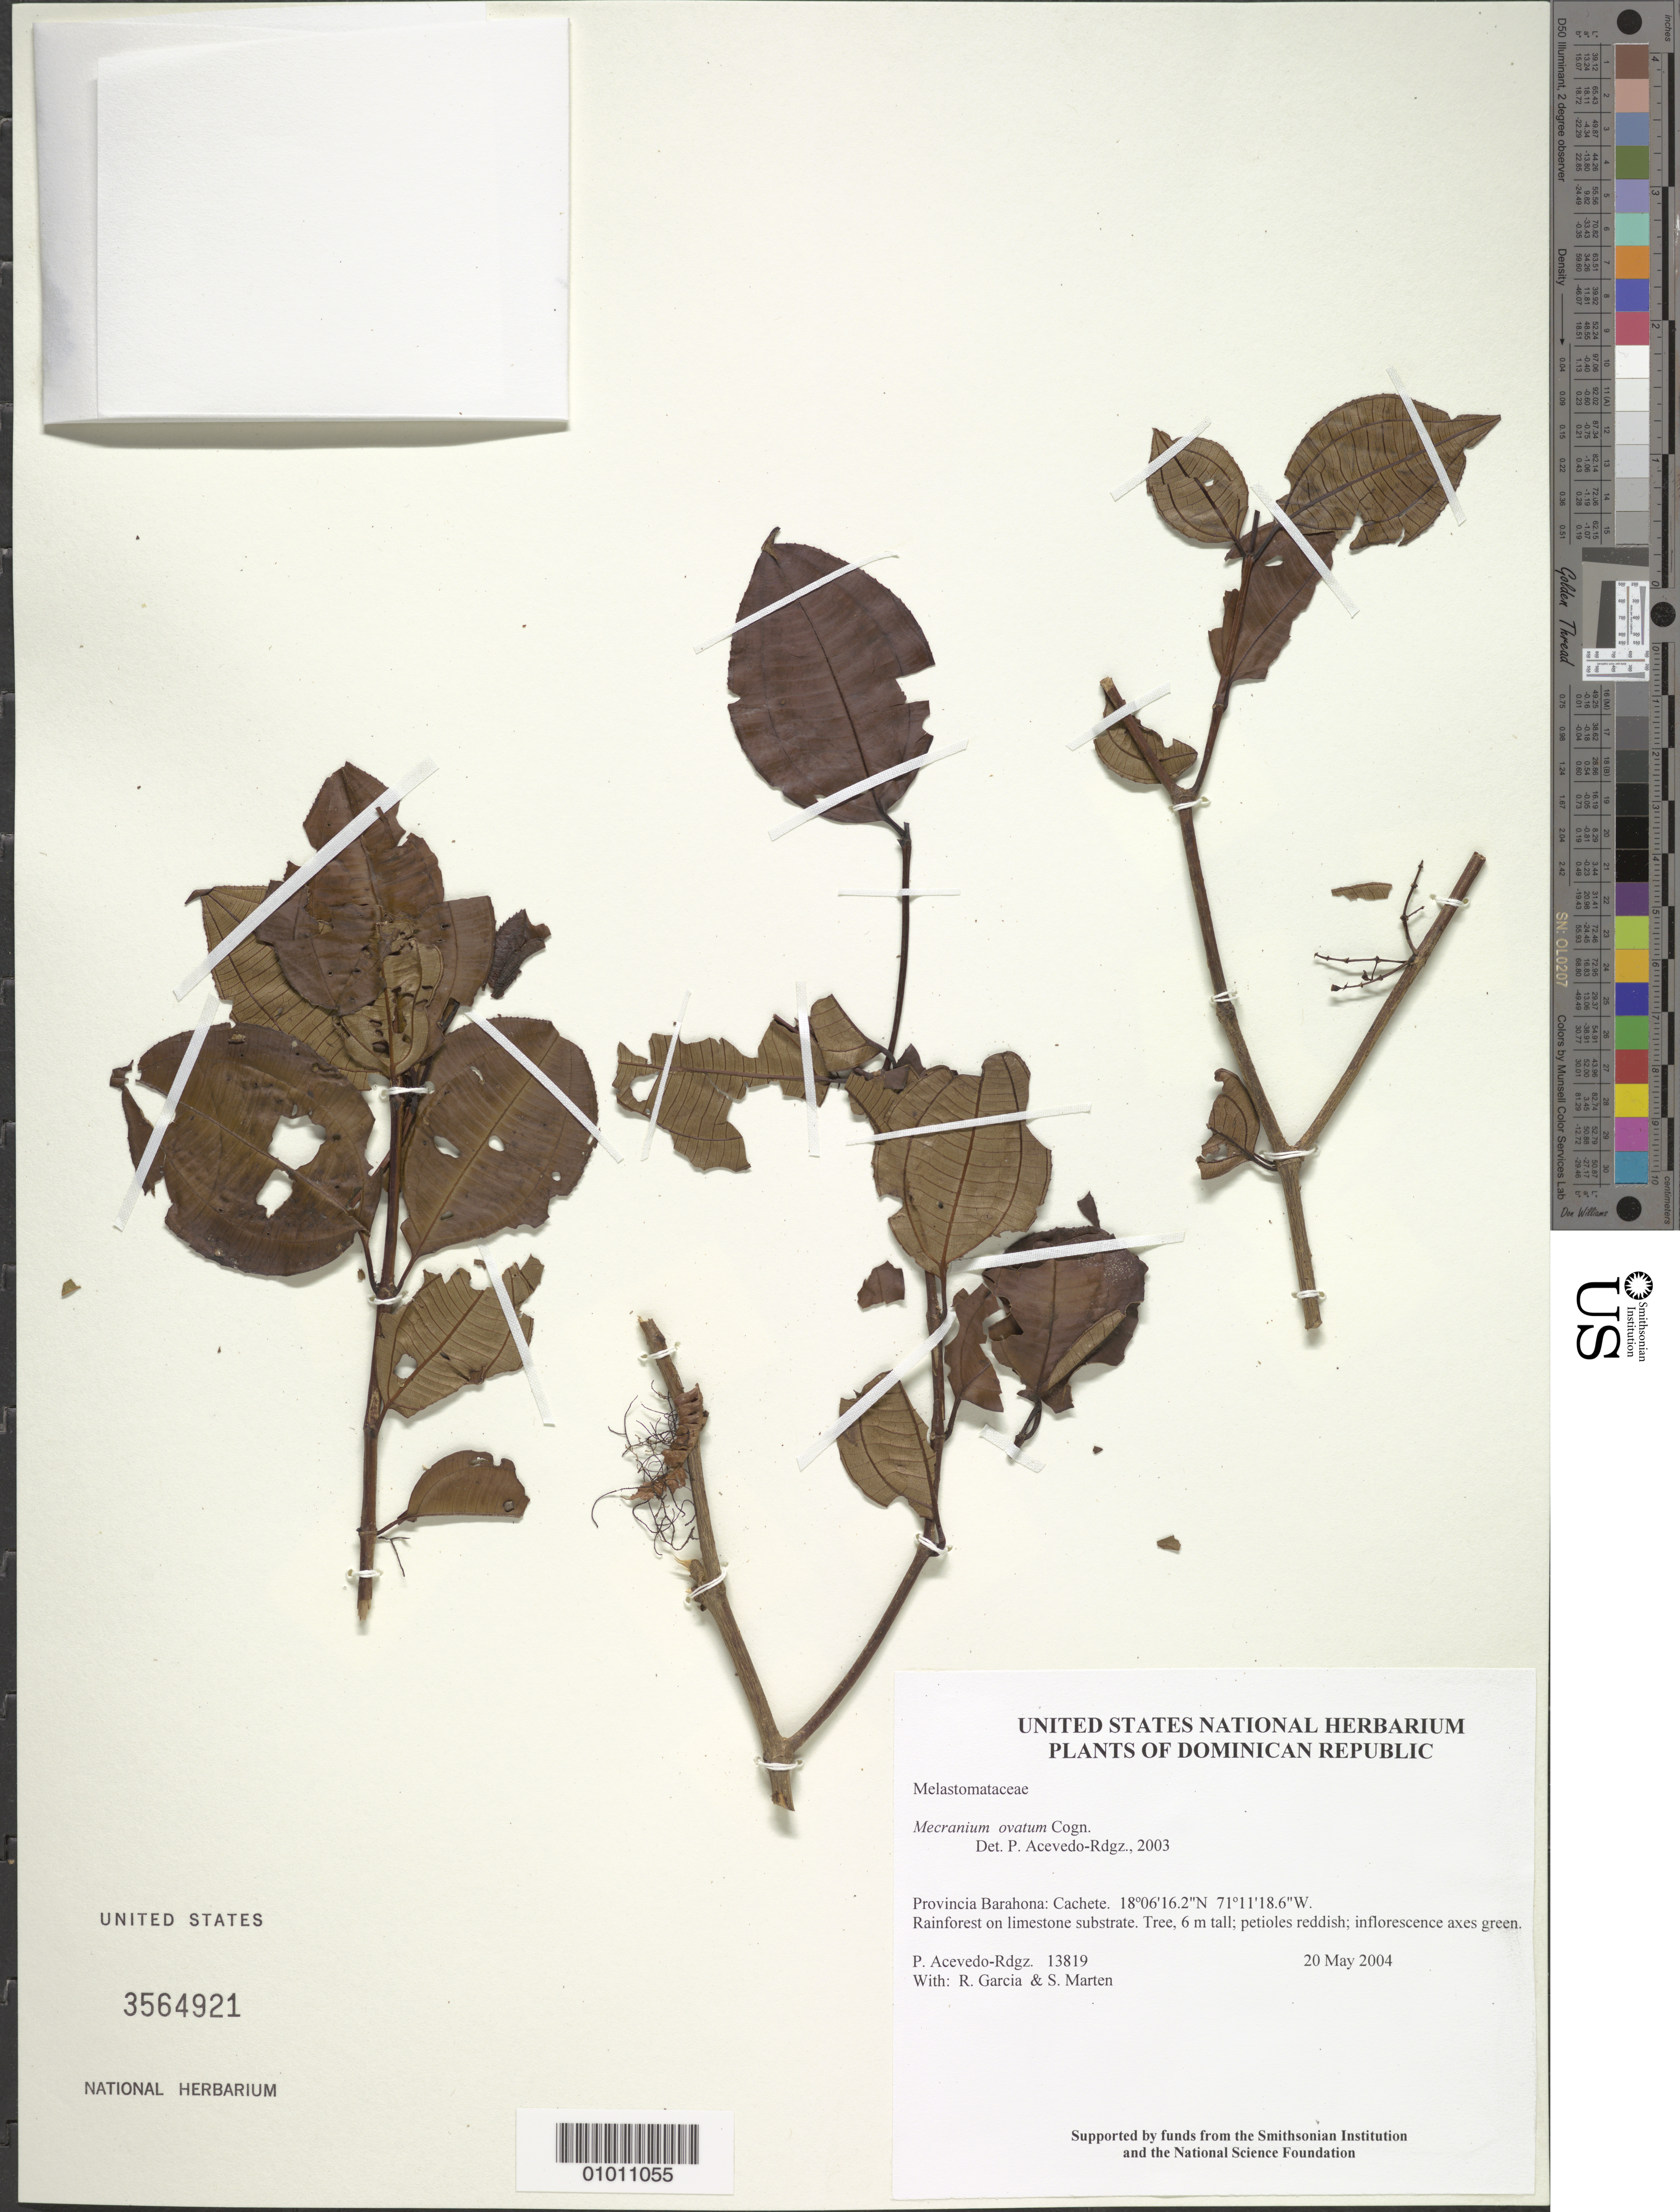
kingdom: Plantae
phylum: Tracheophyta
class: Magnoliopsida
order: Myrtales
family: Melastomataceae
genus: Mecranium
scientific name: Mecranium ovatum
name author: Cogn.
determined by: Acevedo-Rodríguez, P., (BOT), Smithsonian Institution - National Museum of Natural History (UNITED STATES)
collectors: P. Acevedo-Rodr., R. G. García & S. Marten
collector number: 13819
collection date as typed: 20 May 2004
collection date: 2004-05-20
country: Dominican Republic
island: Hispaniola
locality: Provincia Barahona: Cachete.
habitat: Rainforest on limestone substrate.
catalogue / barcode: US 3564921